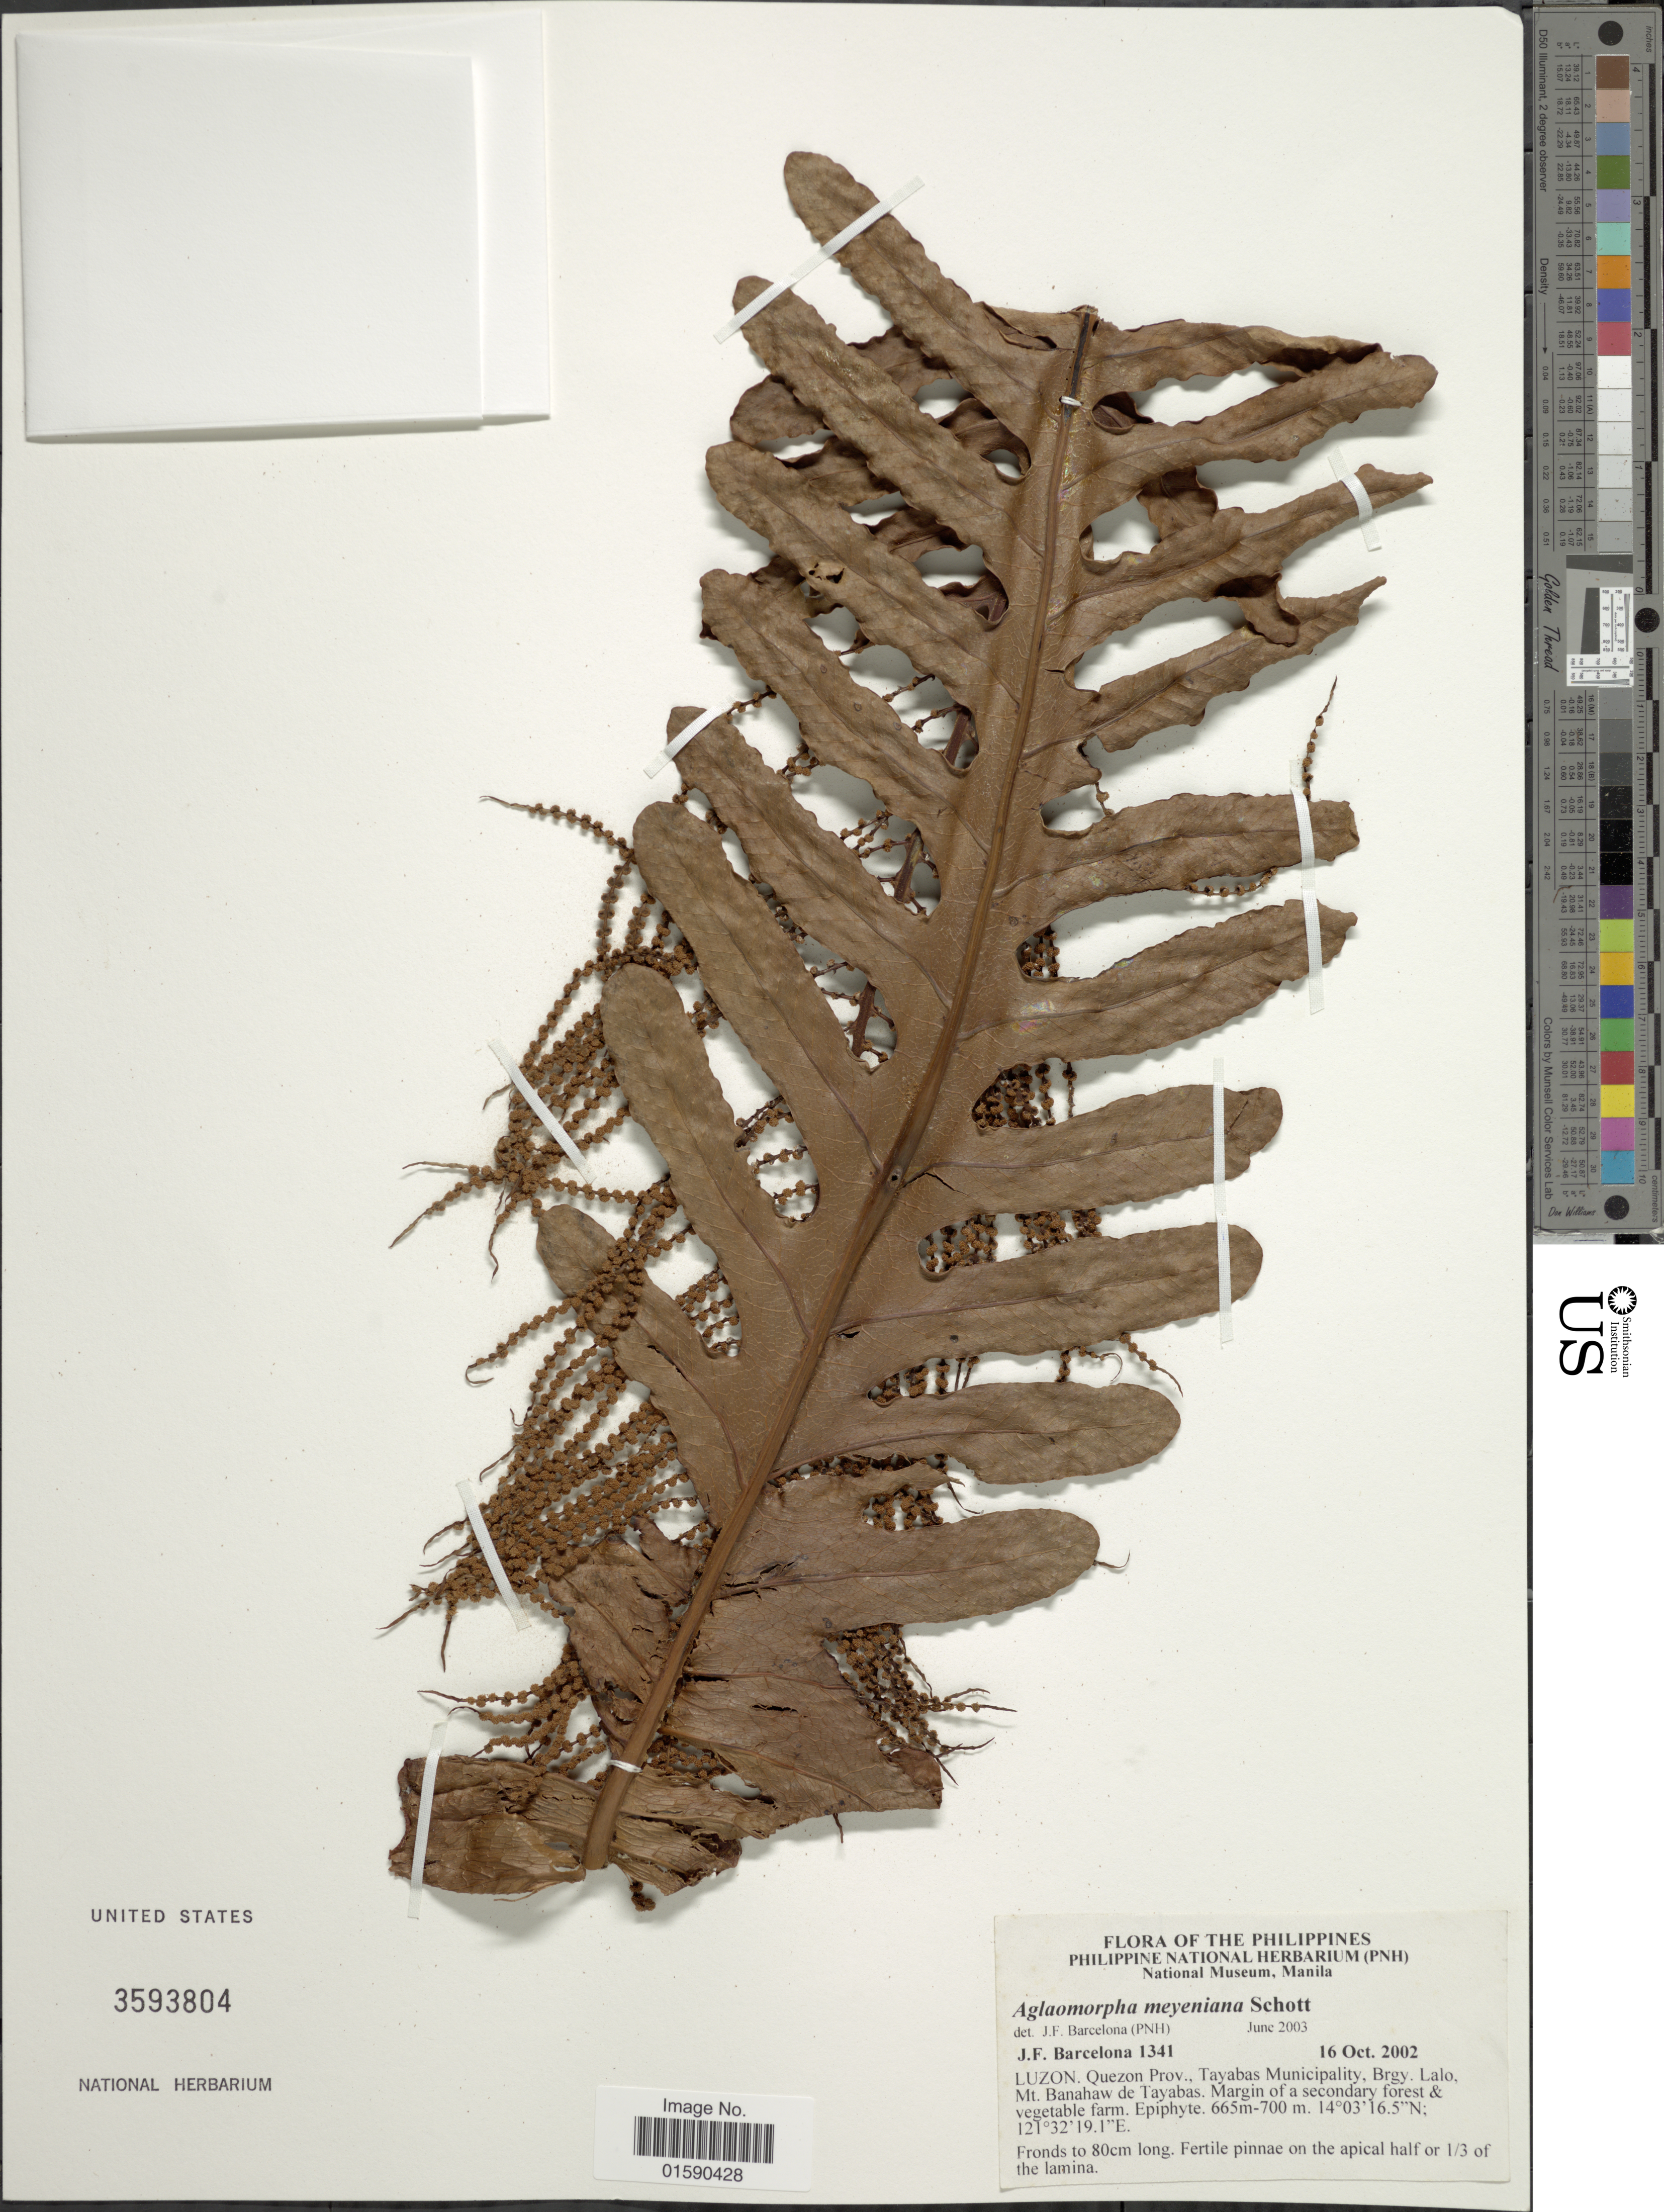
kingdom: Plantae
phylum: Tracheophyta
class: Polypodiopsida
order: Polypodiales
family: Polypodiaceae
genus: Aglaomorpha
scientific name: Aglaomorpha meyeniana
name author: Schott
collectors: J. F. Barcelona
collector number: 1341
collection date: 2002-10-16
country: Philippines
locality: Luzon. Quezon Prov., Tayabas Municipality, Brgy. Lalo Mt. Banahaw de Tayabas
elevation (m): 665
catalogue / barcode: US 3593804